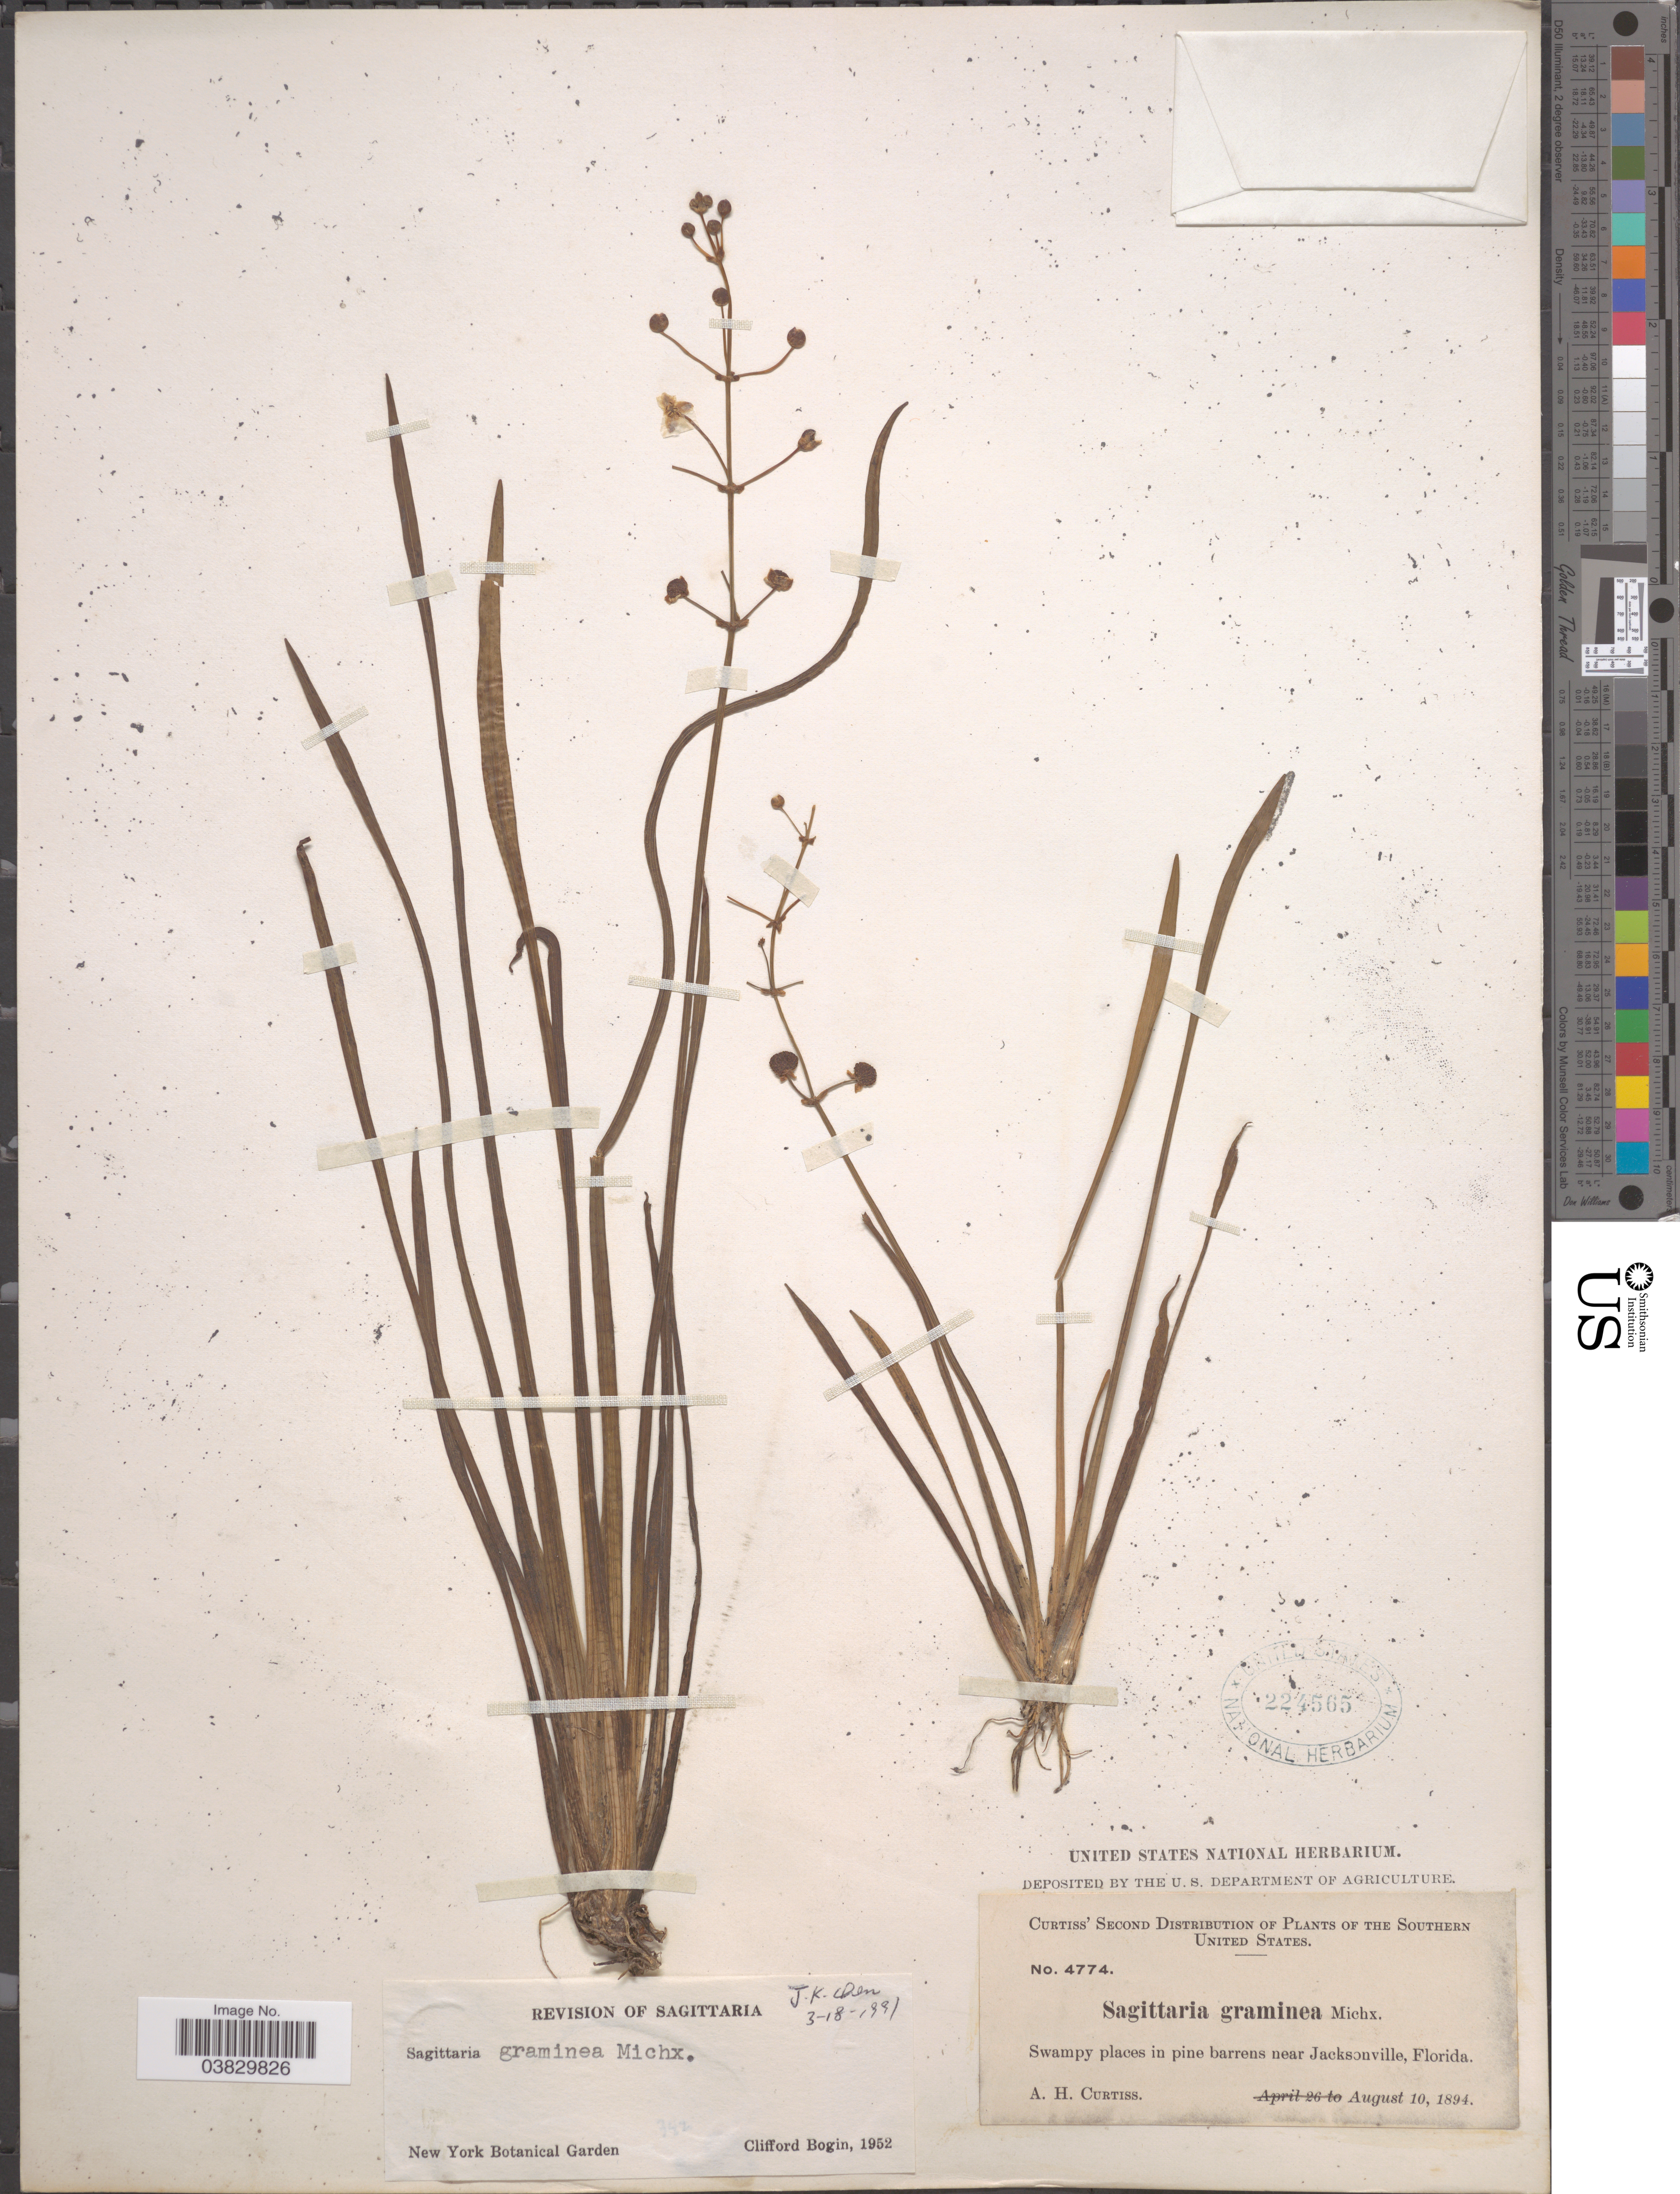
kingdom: Plantae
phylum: Tracheophyta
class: Liliopsida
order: Alismatales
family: Alismataceae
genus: Sagittaria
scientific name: Sagittaria graminea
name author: Michx.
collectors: A. H. Curtiss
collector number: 4774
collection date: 1894-08-10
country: United States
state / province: Florida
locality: Southern United States. Swampy places in pine barrens near Jacksonville.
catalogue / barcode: US 224565